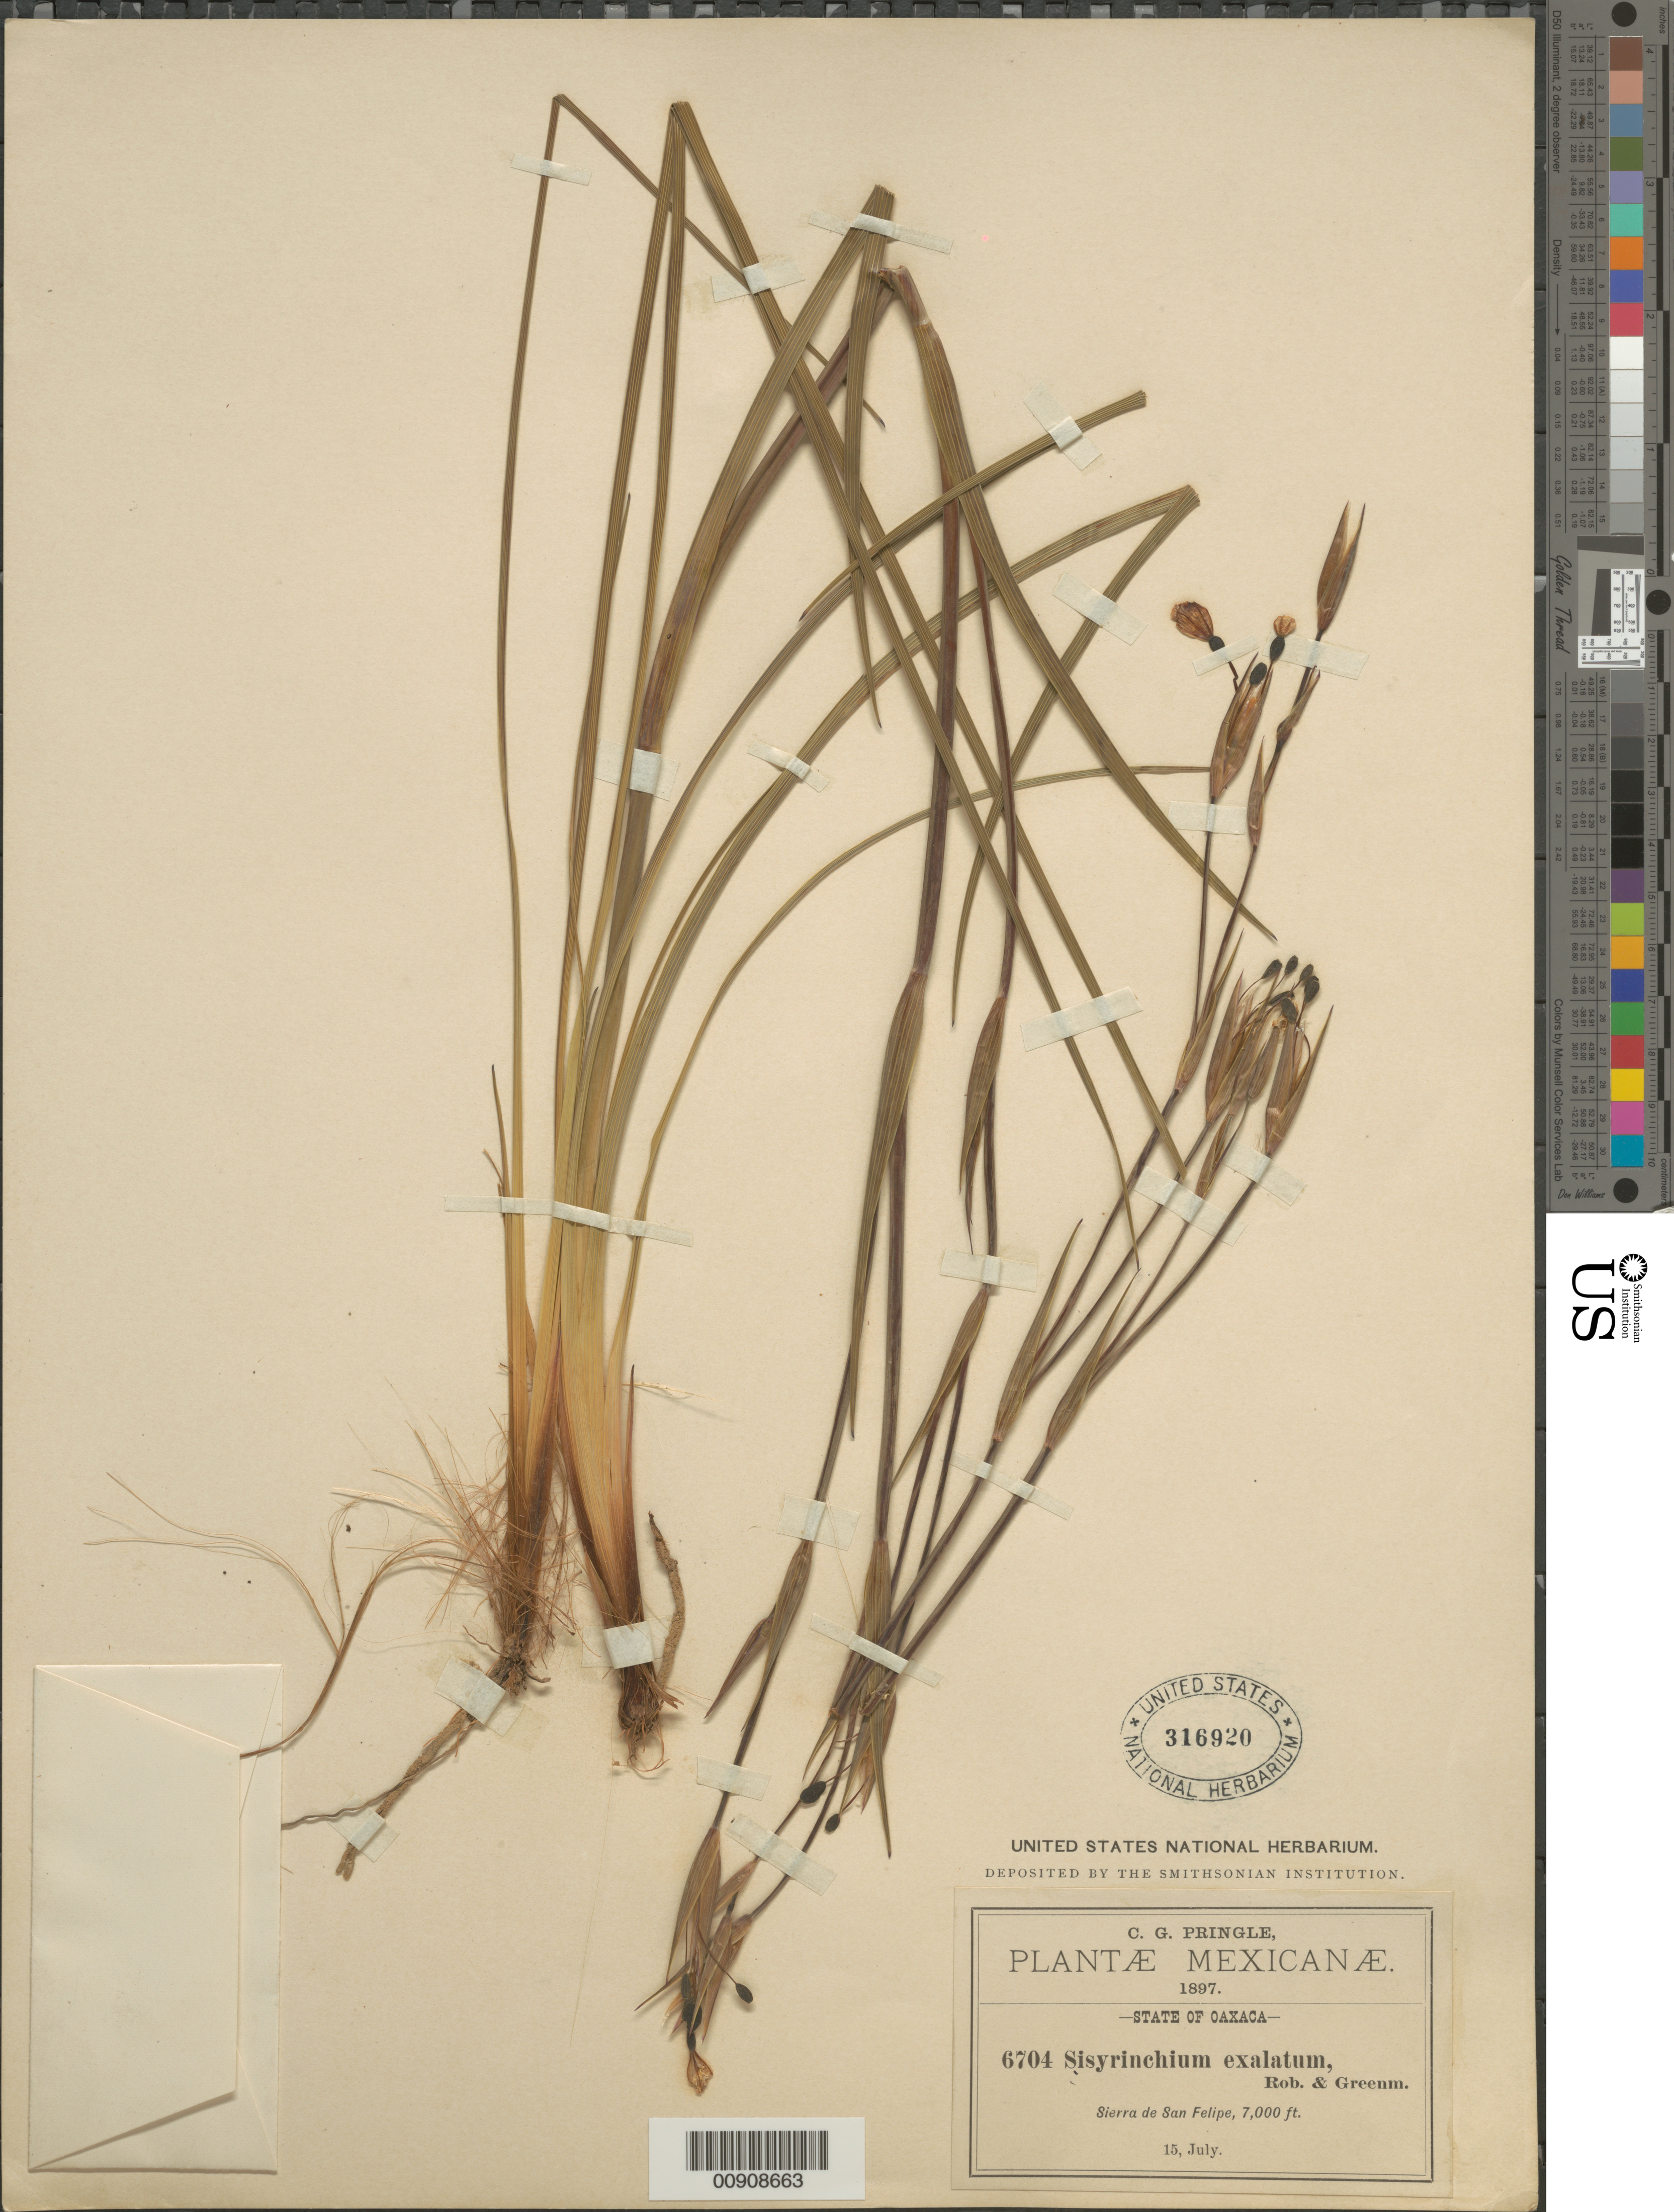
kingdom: Plantae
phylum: Tracheophyta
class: Liliopsida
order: Asparagales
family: Iridaceae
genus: Sisyrinchium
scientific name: Sisyrinchium exalatum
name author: B.L. Rob. & Greenm.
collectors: C. G. Pringle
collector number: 6704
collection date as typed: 15 Jul 1897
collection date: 1897-07-15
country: Mexico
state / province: Oaxaca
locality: Sierra de San Felipe. State of Oaxaca.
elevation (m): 2134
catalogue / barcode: US 316920